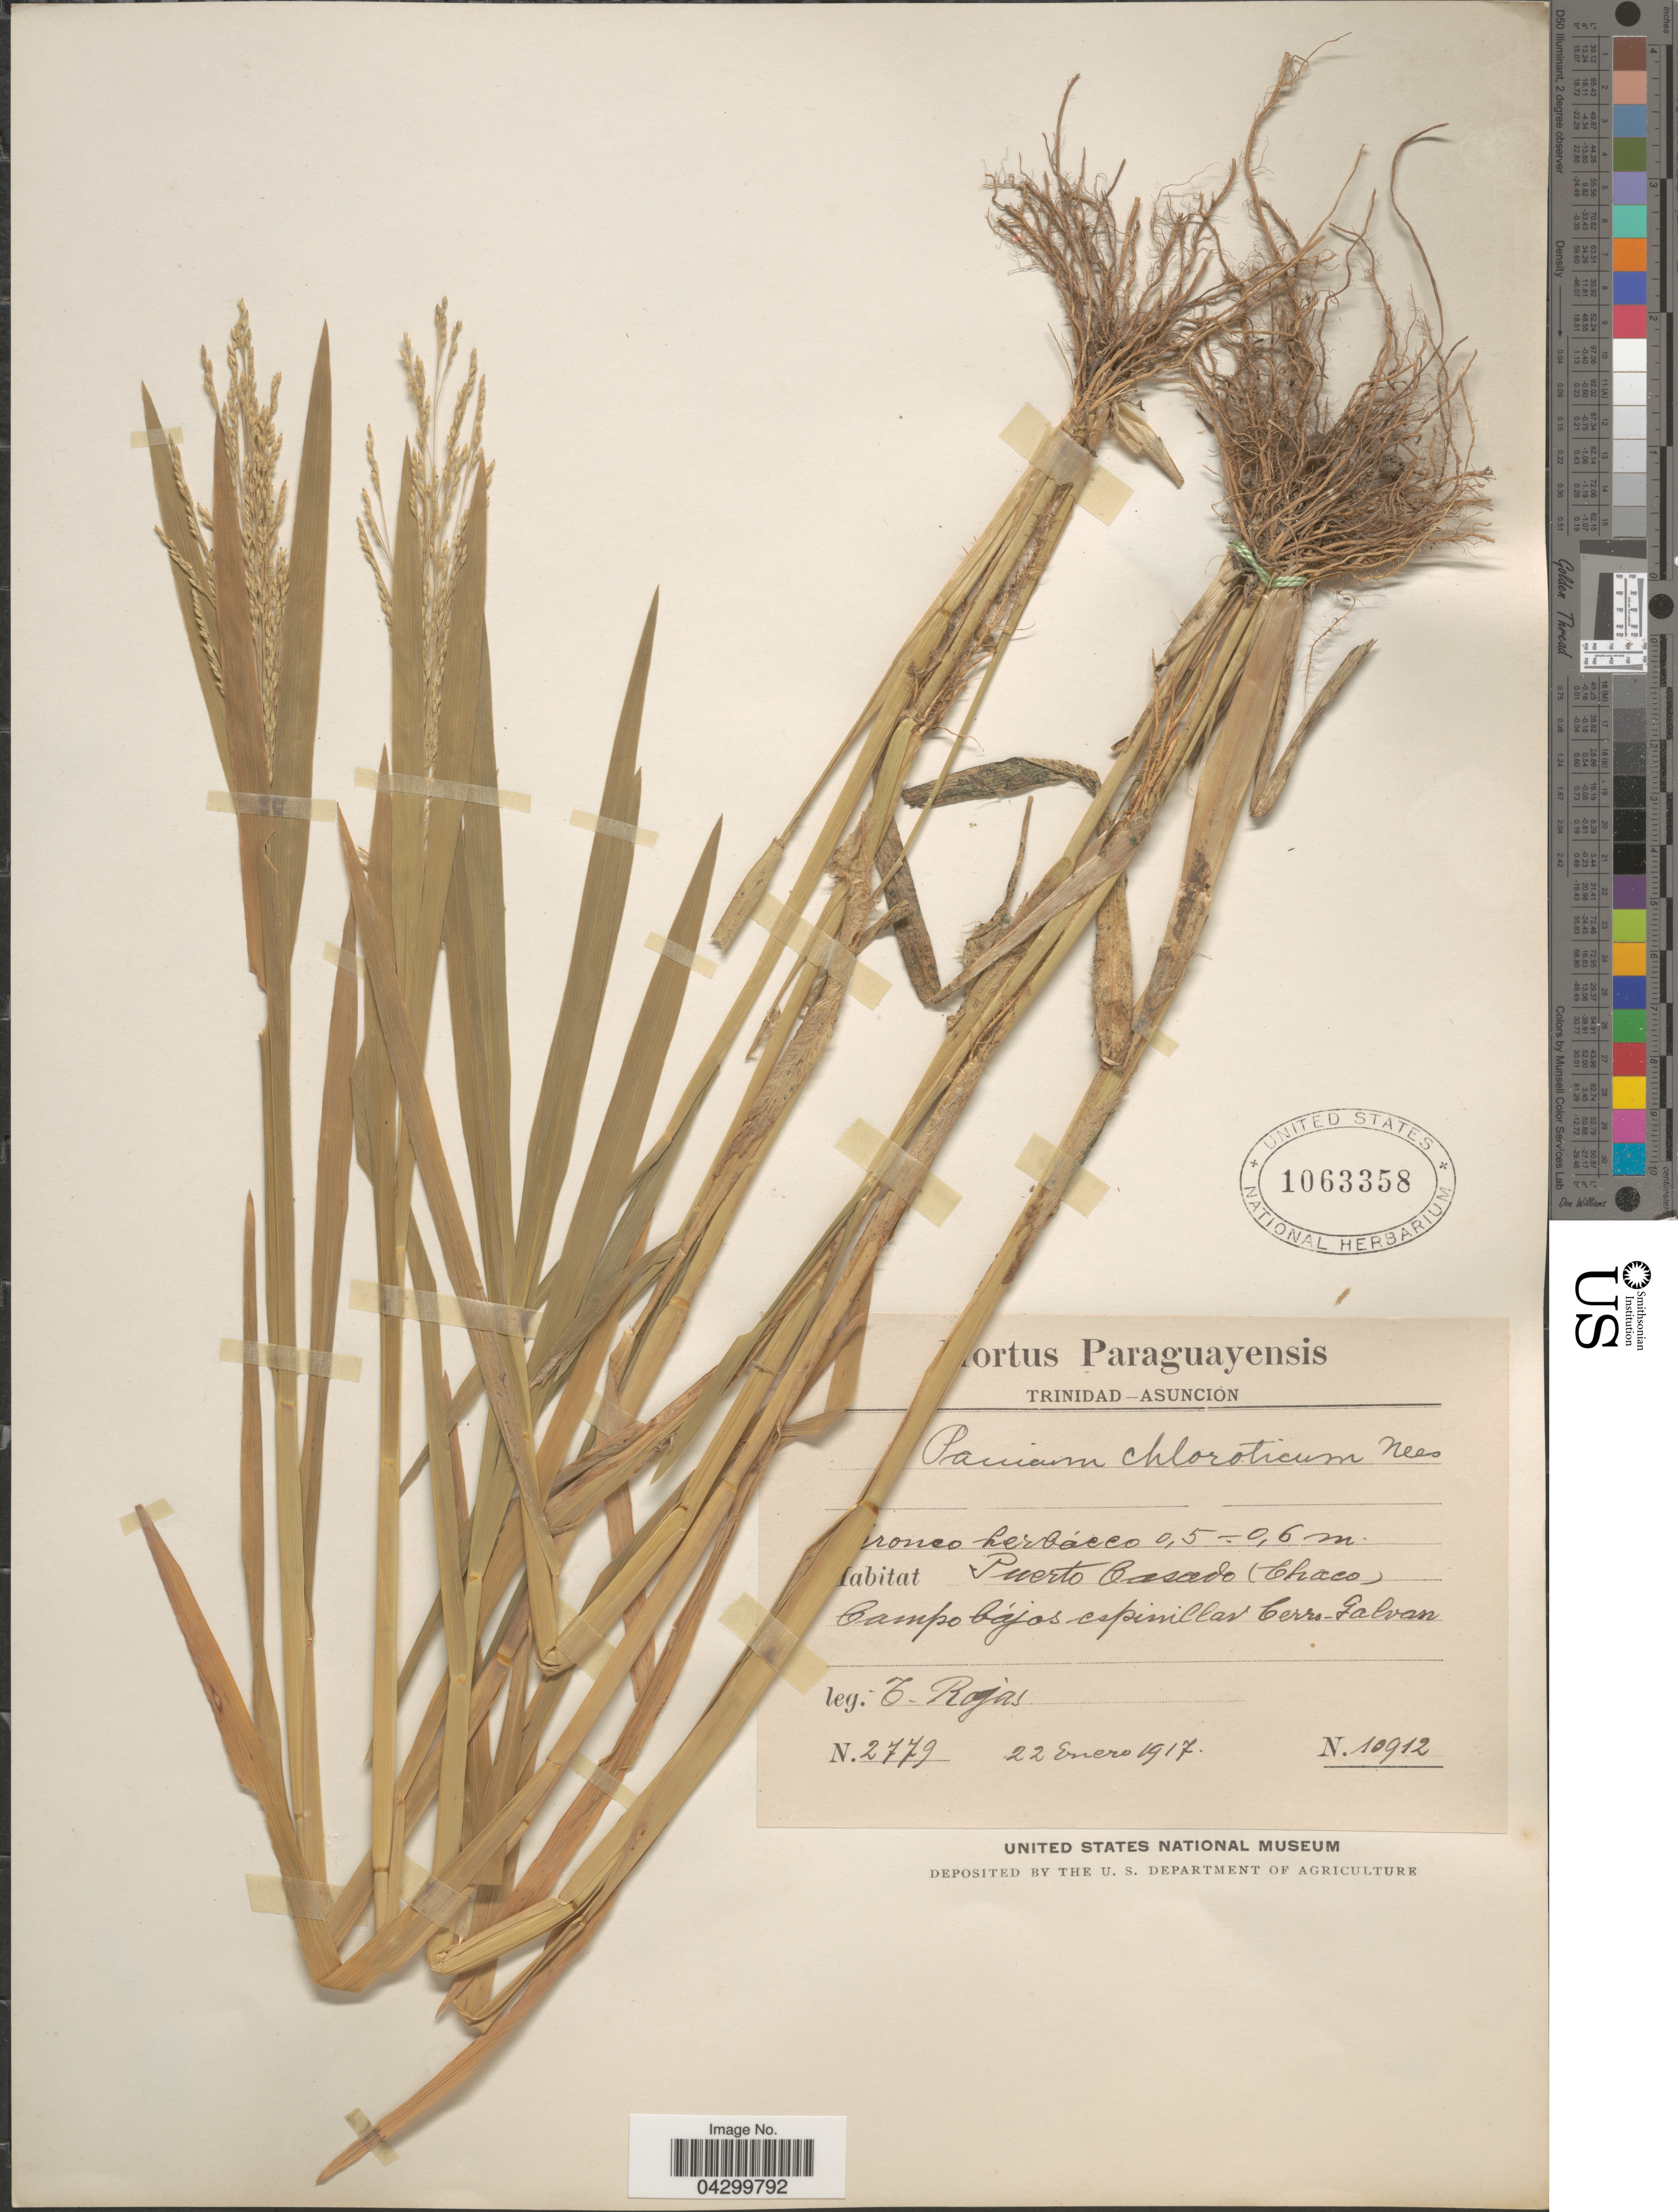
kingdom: Plantae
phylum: Tracheophyta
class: Liliopsida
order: Poales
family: Poaceae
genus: Panicum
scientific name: Panicum dichotomiflorum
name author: Michx.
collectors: T. Rojas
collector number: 2779/10912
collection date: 1917-01-22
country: Paraguay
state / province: Asuncion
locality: Trinidad - Asuncion. Puerto Casado (Chaco). Campo bájas espinillar Cerro-Galvan.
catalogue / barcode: US 1063358